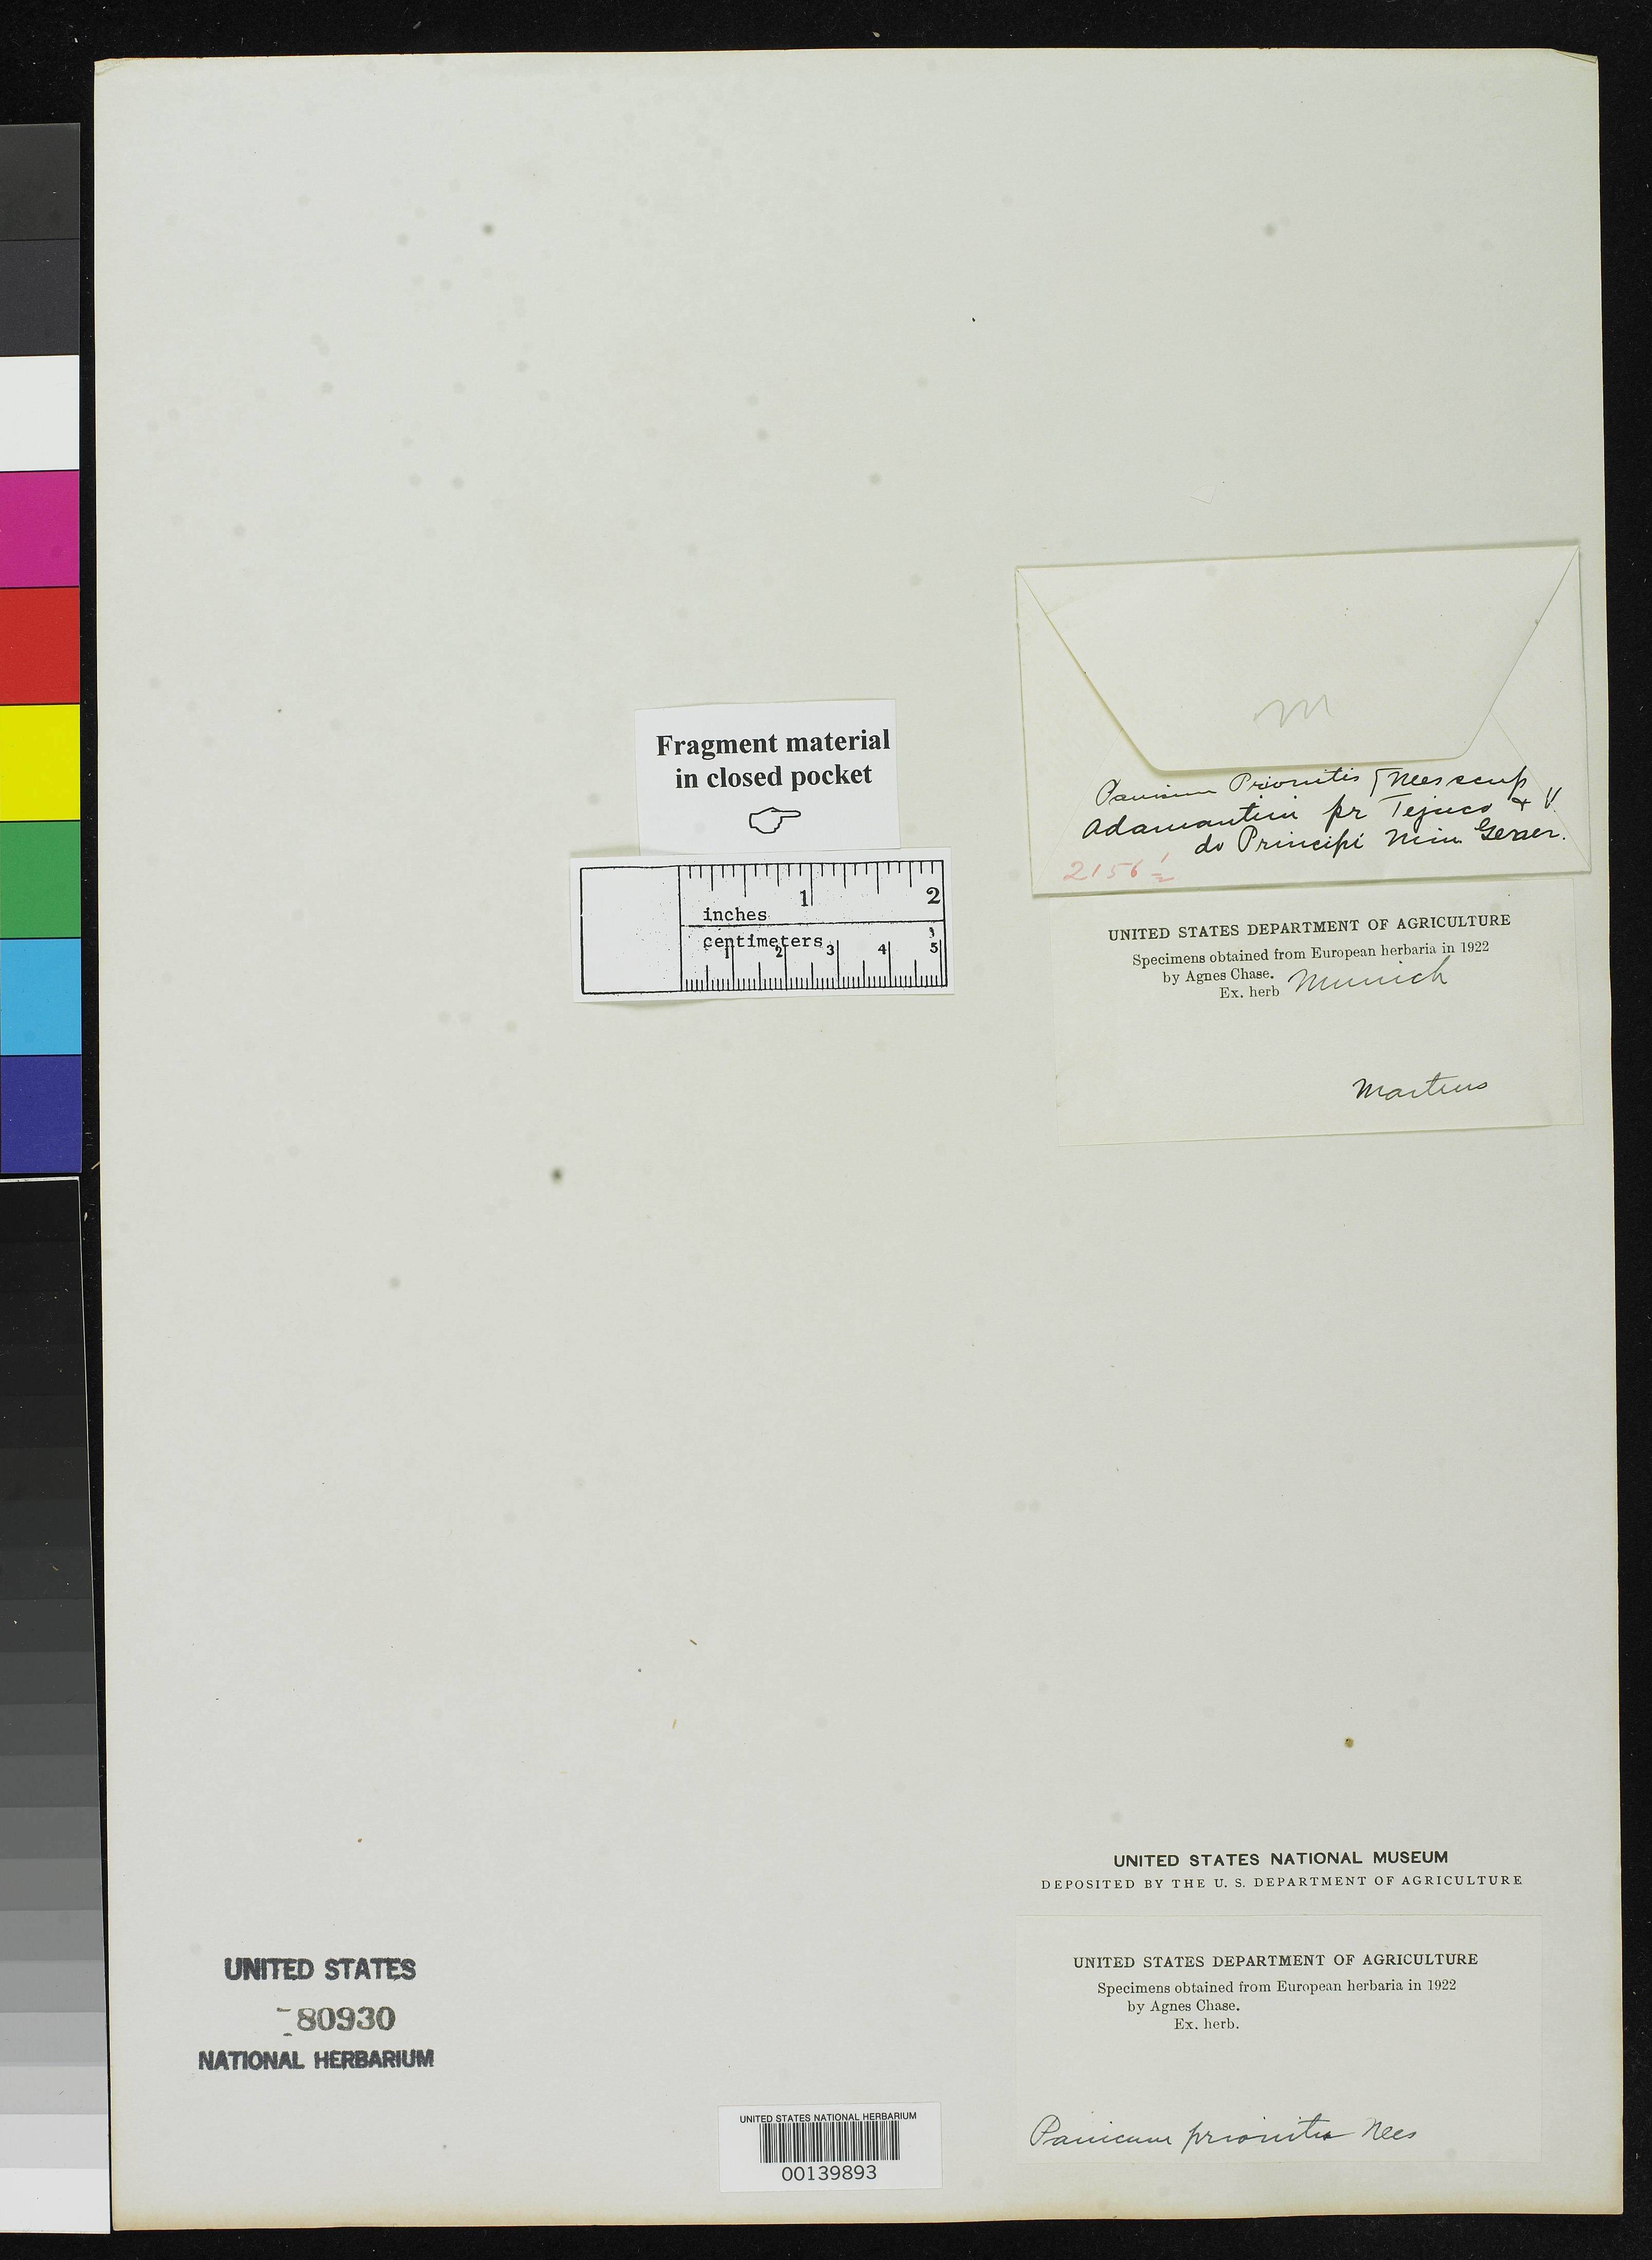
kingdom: Plantae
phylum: Tracheophyta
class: Liliopsida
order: Poales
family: Poaceae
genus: Panicum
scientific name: Panicum prionitis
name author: Nees in Mart.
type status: Type Fragment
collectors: C. F. Martius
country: Brazil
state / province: Minas Gerais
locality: Adamantini near Tejuco and U. do Principi.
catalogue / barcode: US 80930